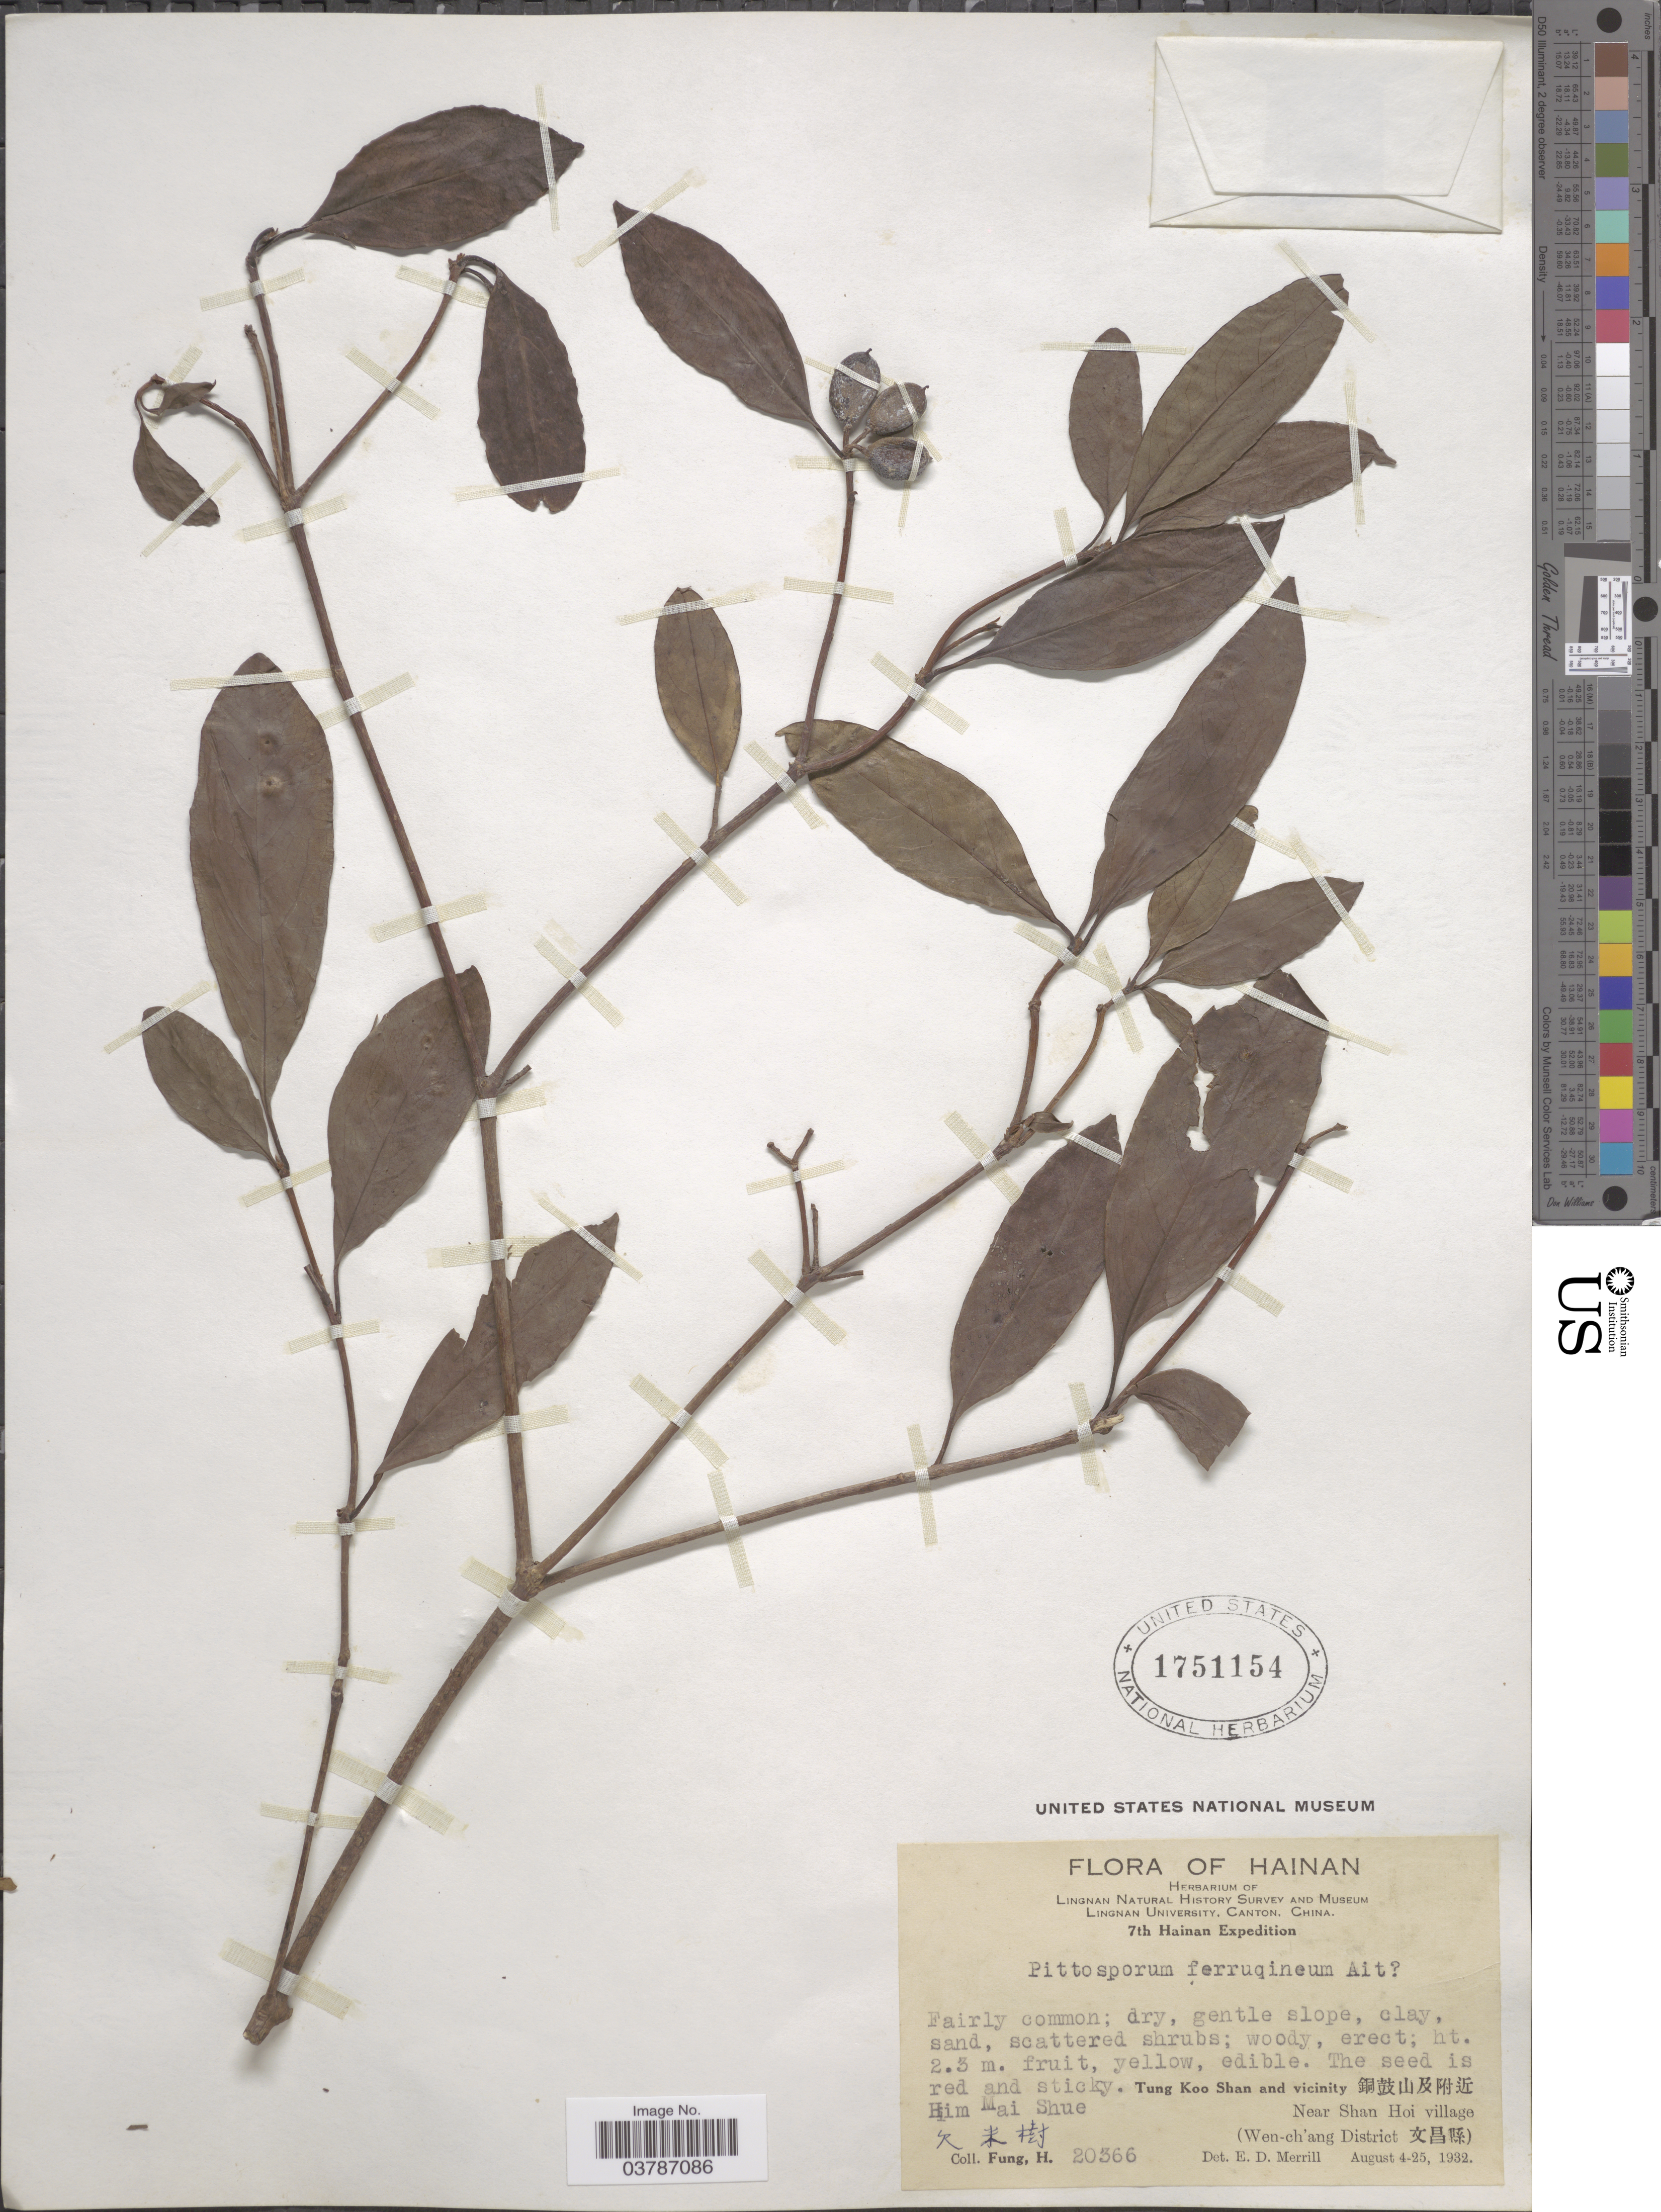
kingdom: Plantae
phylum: Tracheophyta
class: Magnoliopsida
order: Apiales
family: Pittosporaceae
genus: Pittosporum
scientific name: Pittosporum ferrugineum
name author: Dryand. ex Aiton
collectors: H. Fung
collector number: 20366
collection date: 1932-08-04/1932-08-25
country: China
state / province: Hainan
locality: Him Mai Shue, X. Tung Koo Shan and vicinity X. Near Shan Hoi village (Wen-ch'ang District X).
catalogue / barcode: US 1751154